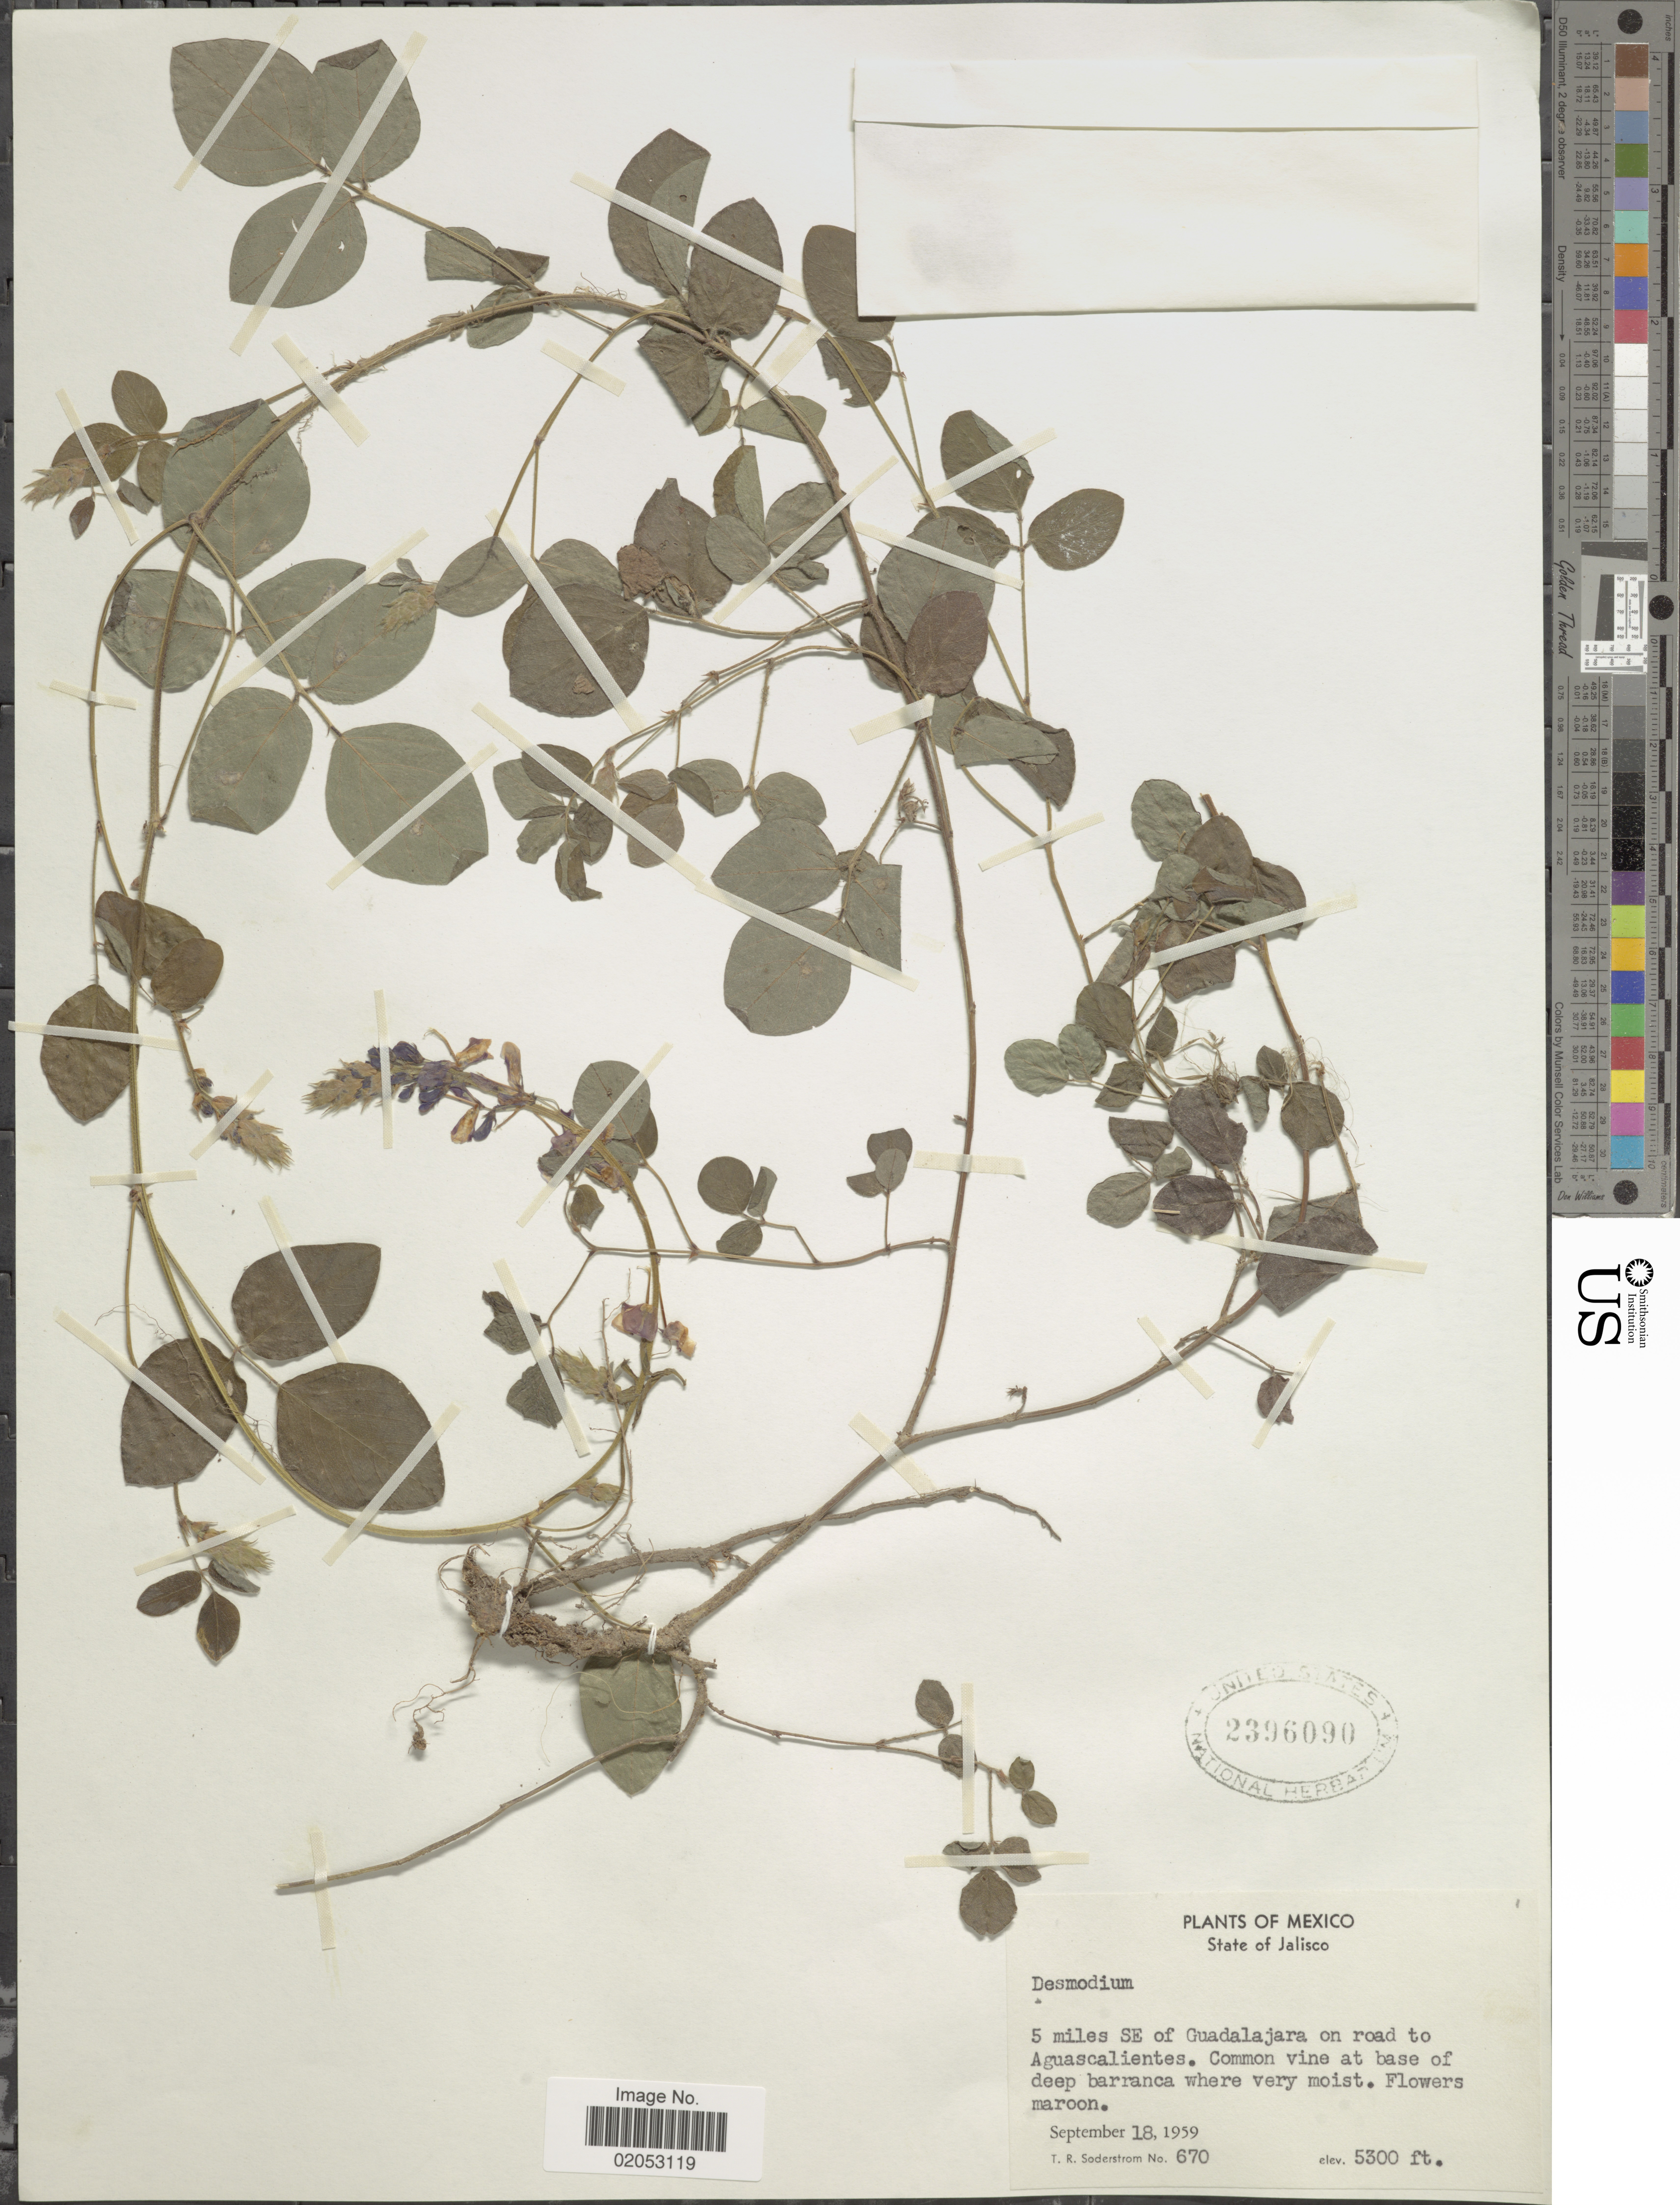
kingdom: Plantae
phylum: Tracheophyta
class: Magnoliopsida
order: Fabales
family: Fabaceae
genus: Desmodium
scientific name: Desmodium sp.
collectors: T. R. Soderstrom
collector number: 670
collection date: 1959-09-18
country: Mexico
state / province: Jalisco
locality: State of Jalisco. 5 miles SE of Guadalajara on road to Aguascalientes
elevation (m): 1615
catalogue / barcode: US 2396090